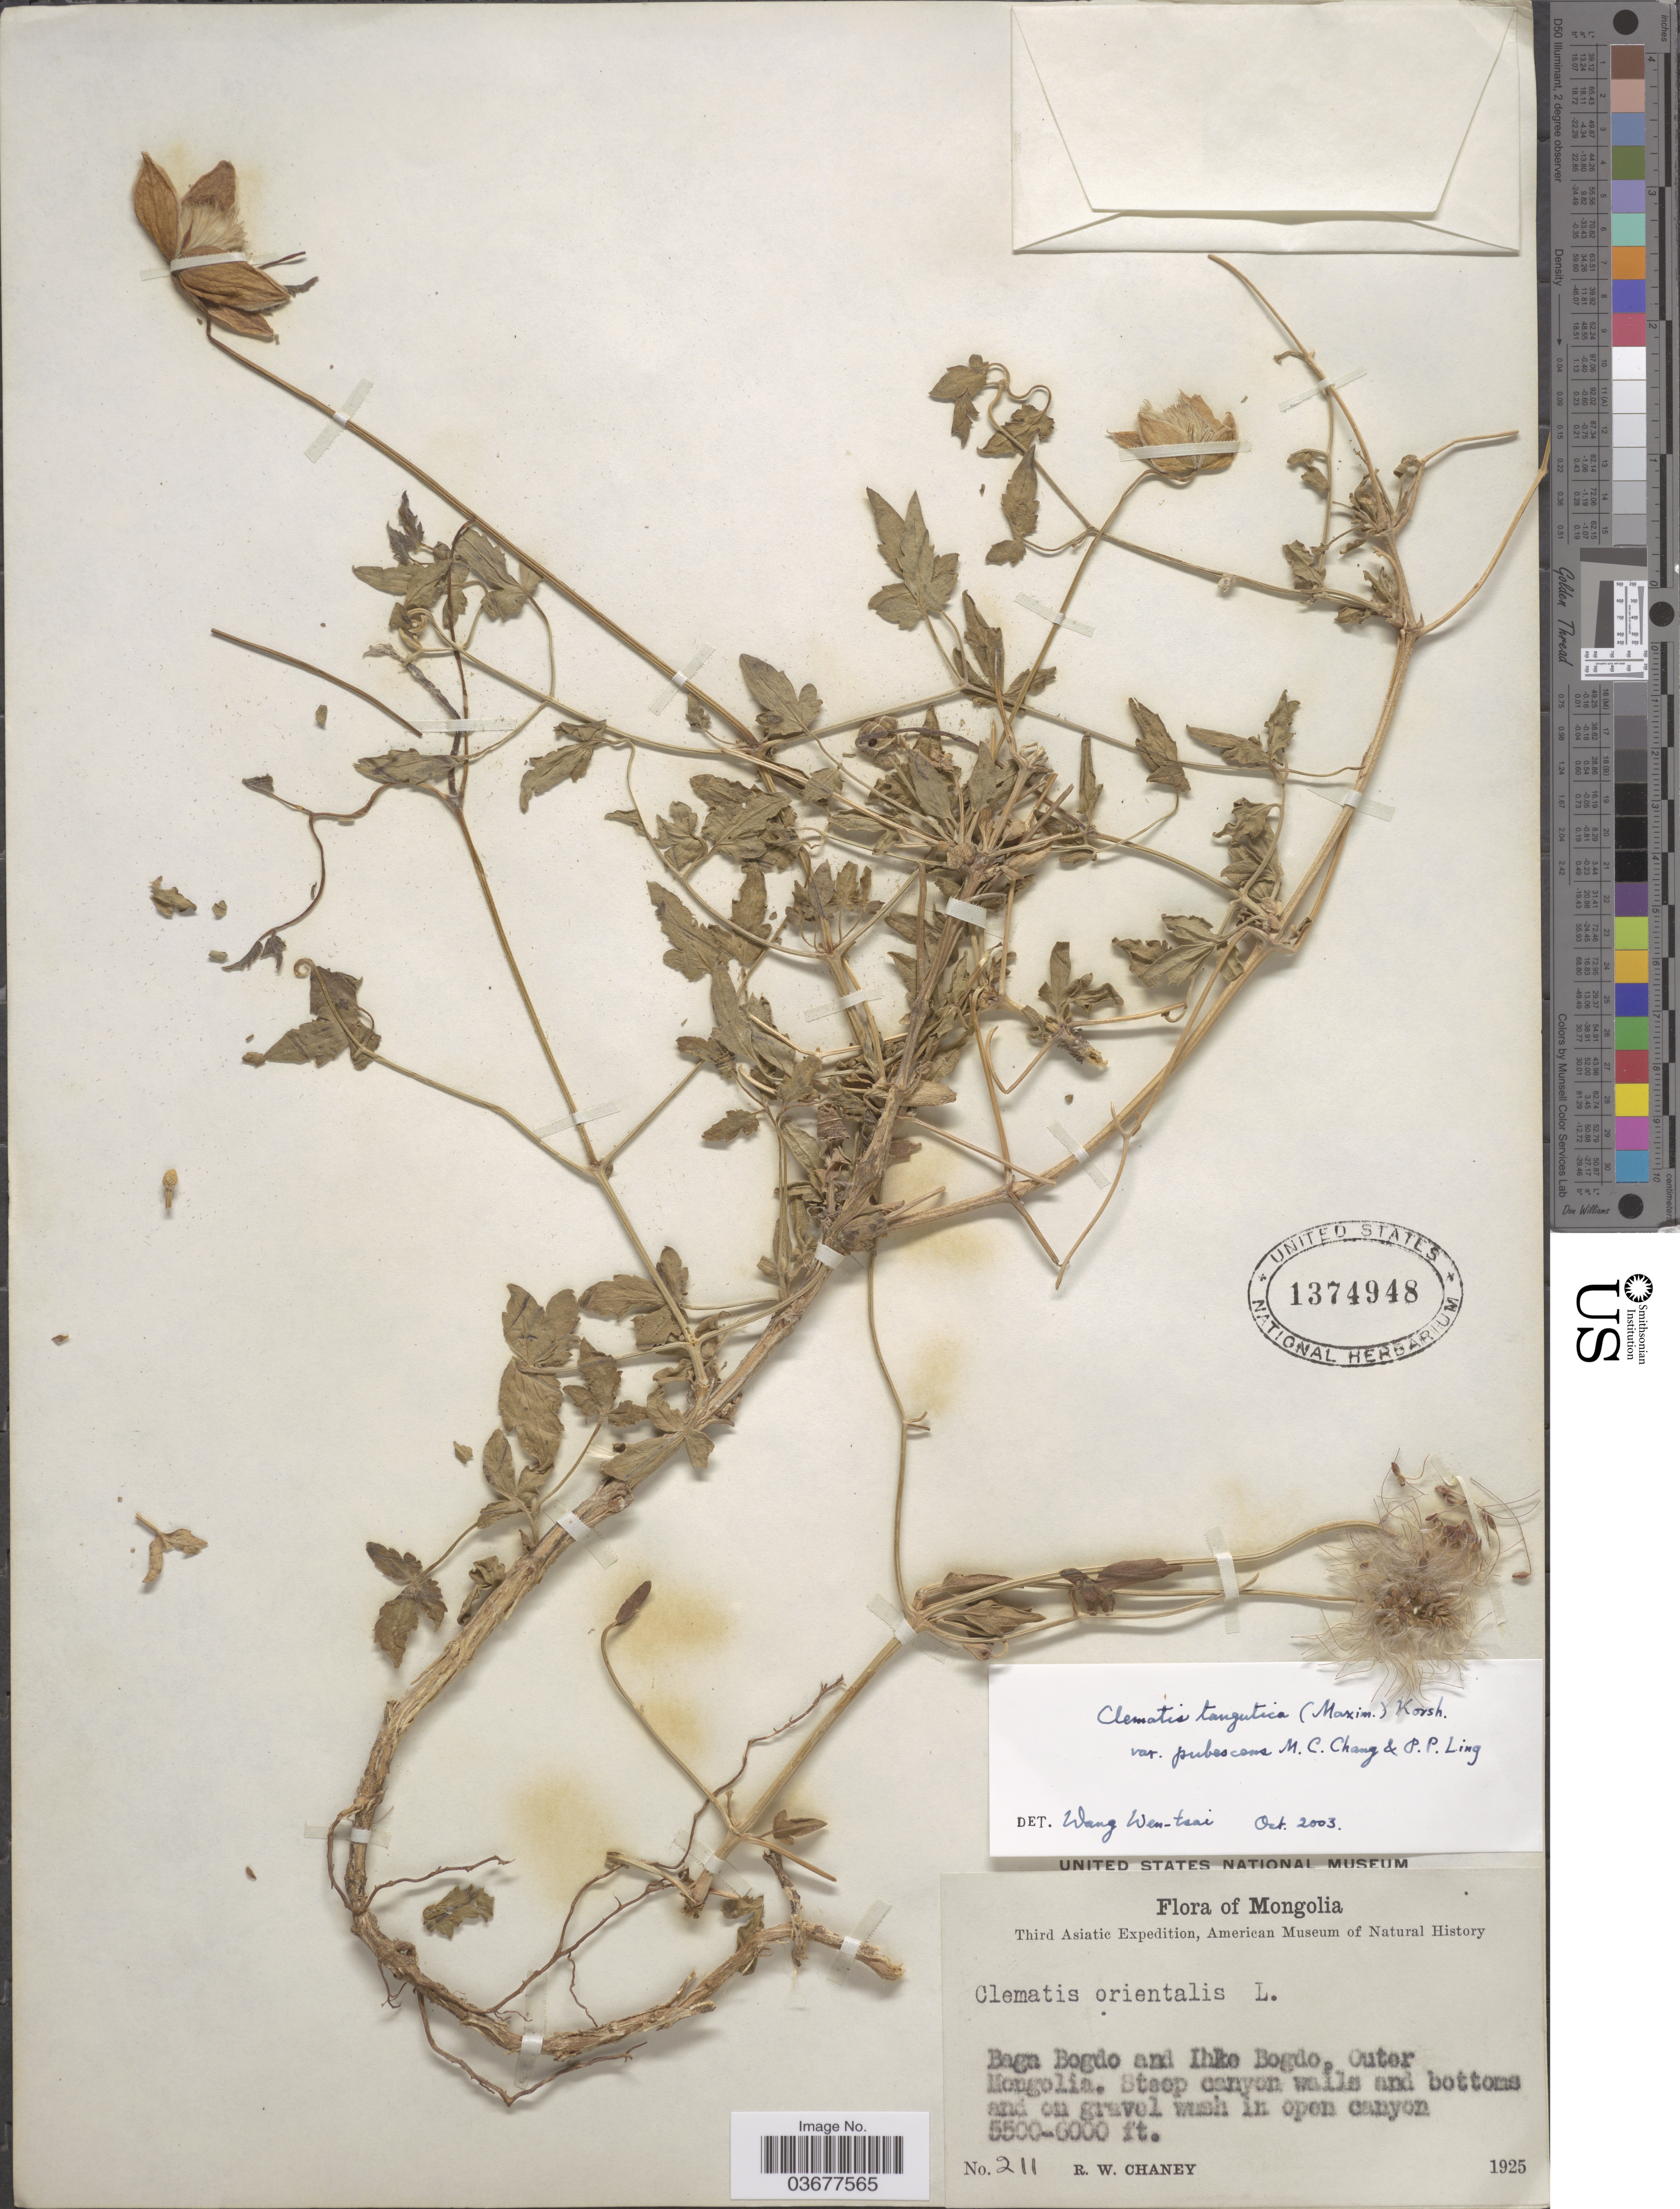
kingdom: Plantae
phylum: Tracheophyta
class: Magnoliopsida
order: Ranunculales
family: Ranunculaceae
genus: Clematis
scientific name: Clematis tangutica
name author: (Maxim.) Korsh.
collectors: R. Chaney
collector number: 211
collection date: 1925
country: Mongolia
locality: Baga Bogdo and Ihke Bogdo, Outer Mongolia.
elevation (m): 1676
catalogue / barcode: US 1374948